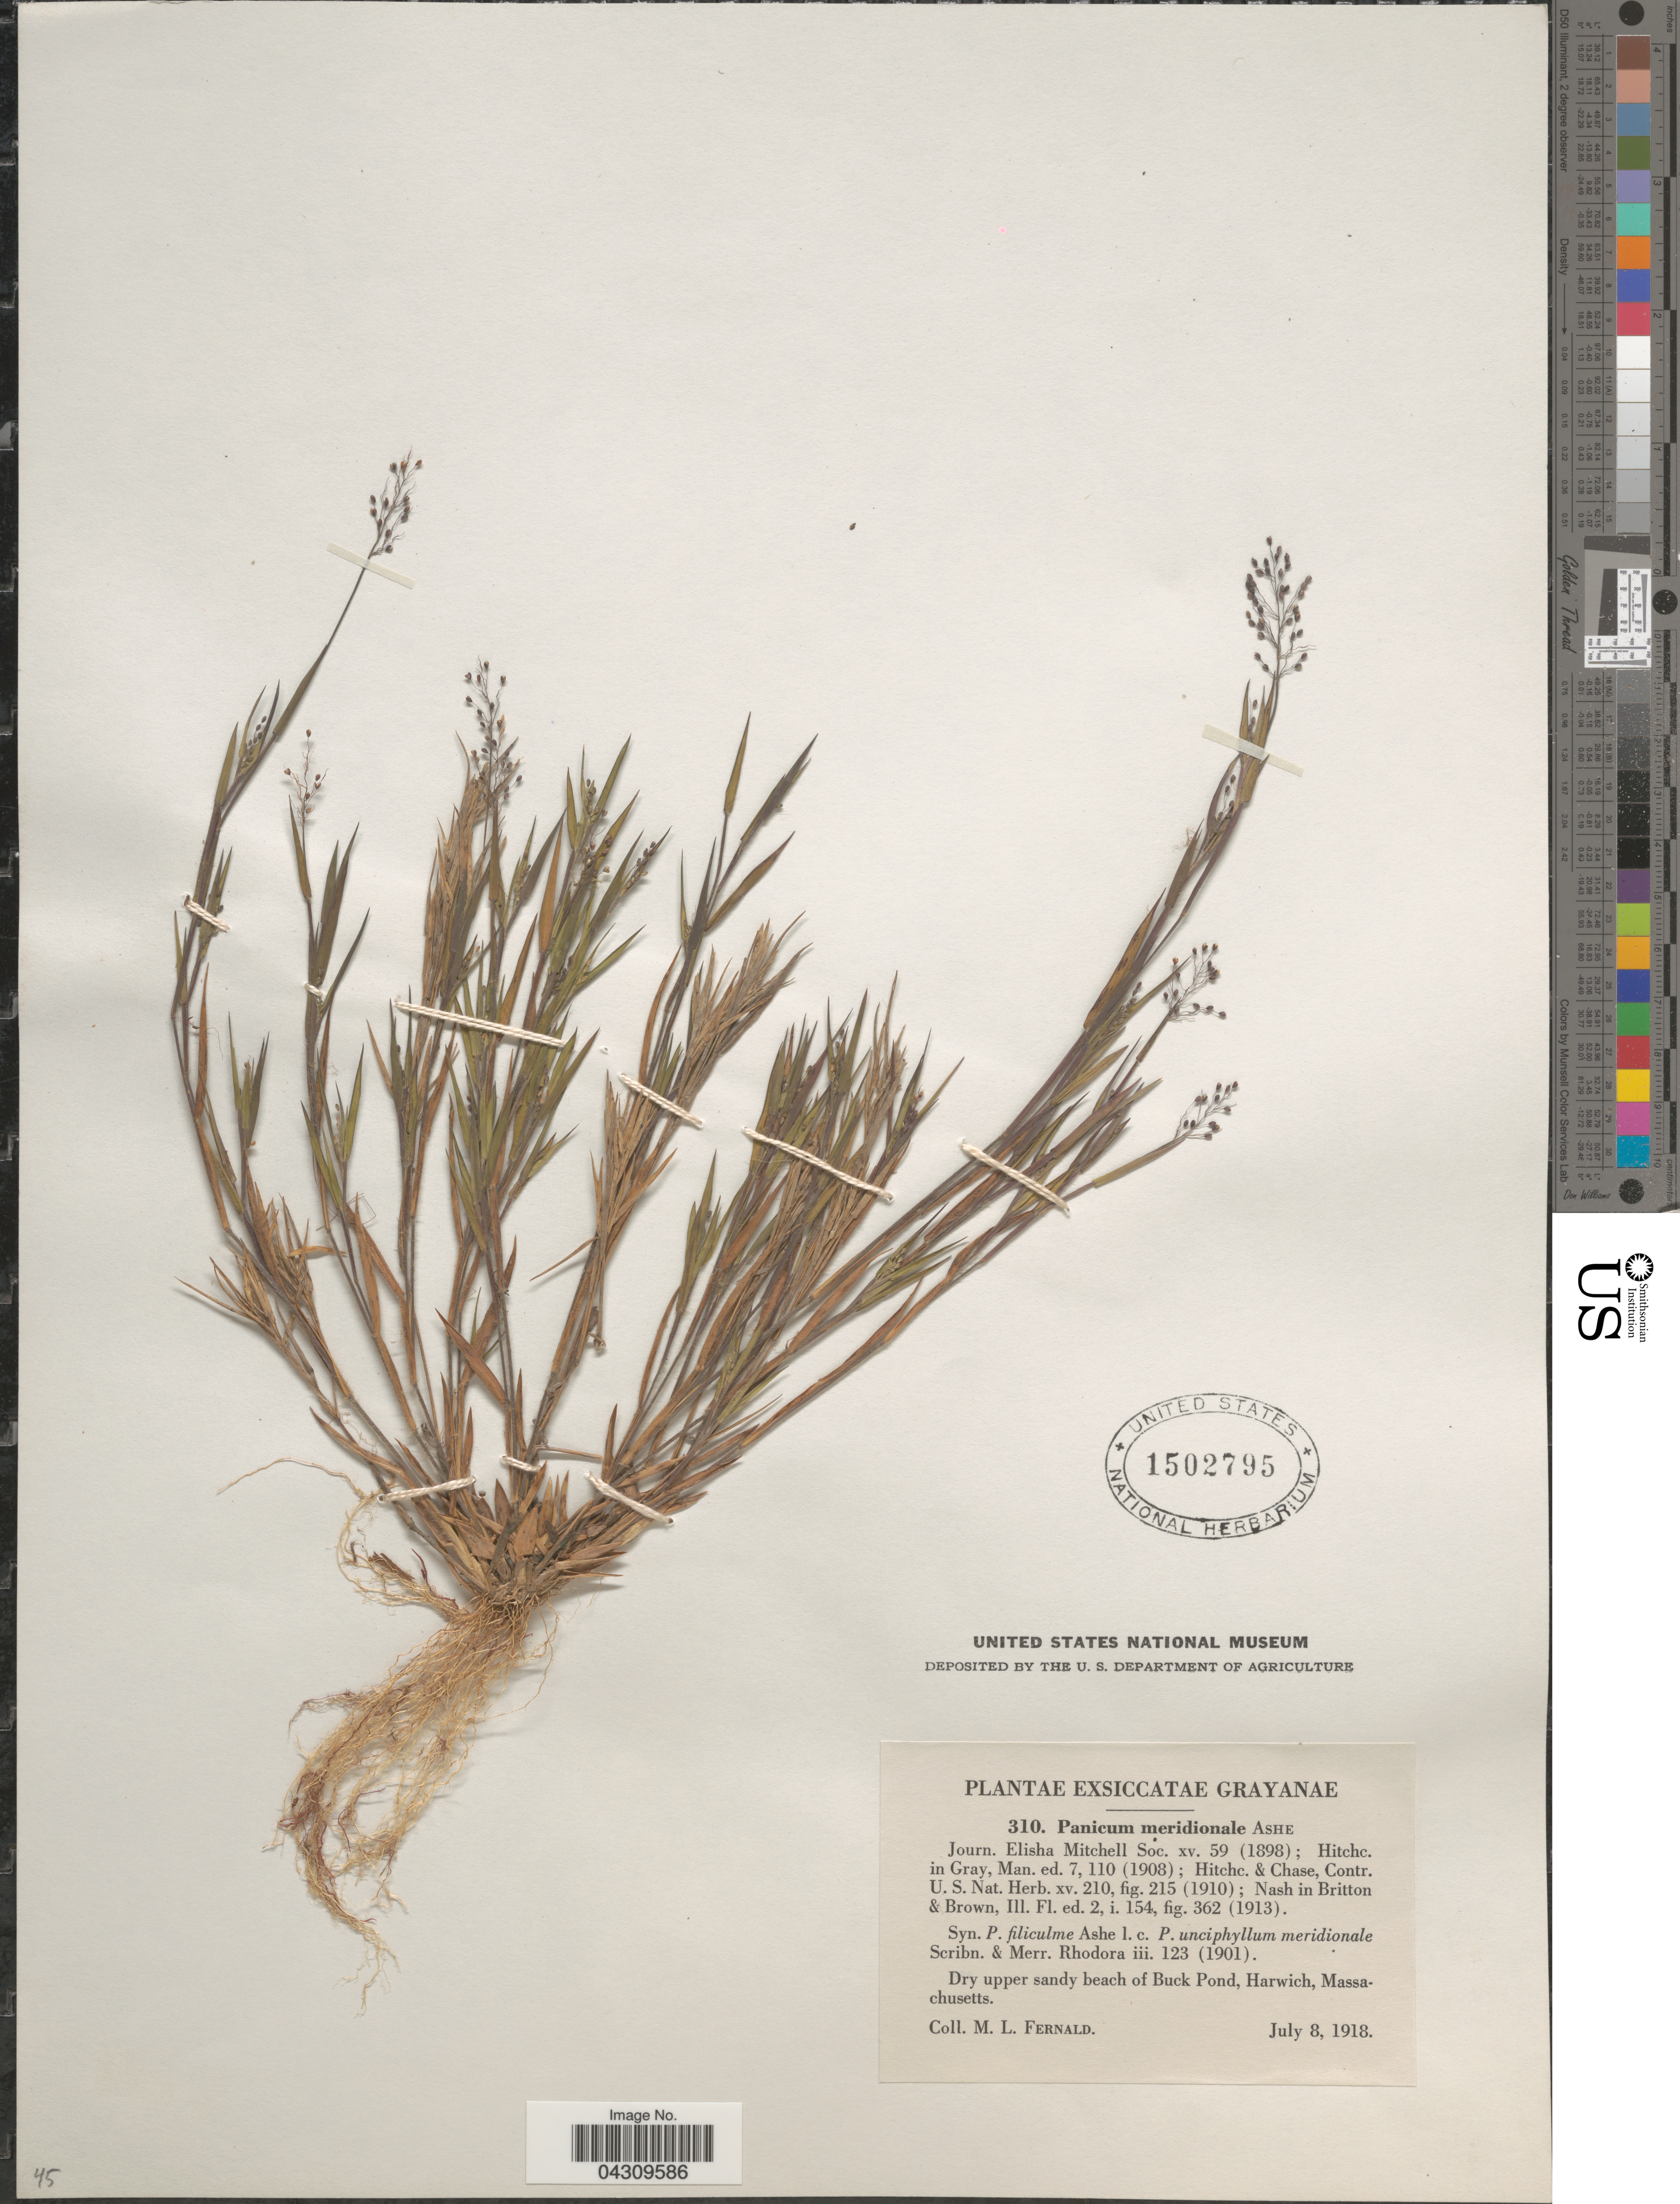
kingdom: Plantae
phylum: Tracheophyta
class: Liliopsida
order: Poales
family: Poaceae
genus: Dichanthelium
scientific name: Dichanthelium acuminatum var. acuminatum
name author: (Sw.) Gould & C.A. Clark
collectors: M. L. Fernald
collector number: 310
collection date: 1918-07-08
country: United States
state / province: Massachusetts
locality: Dry upper sandy beach of Buck Pond, Harwich.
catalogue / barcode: US 1502795